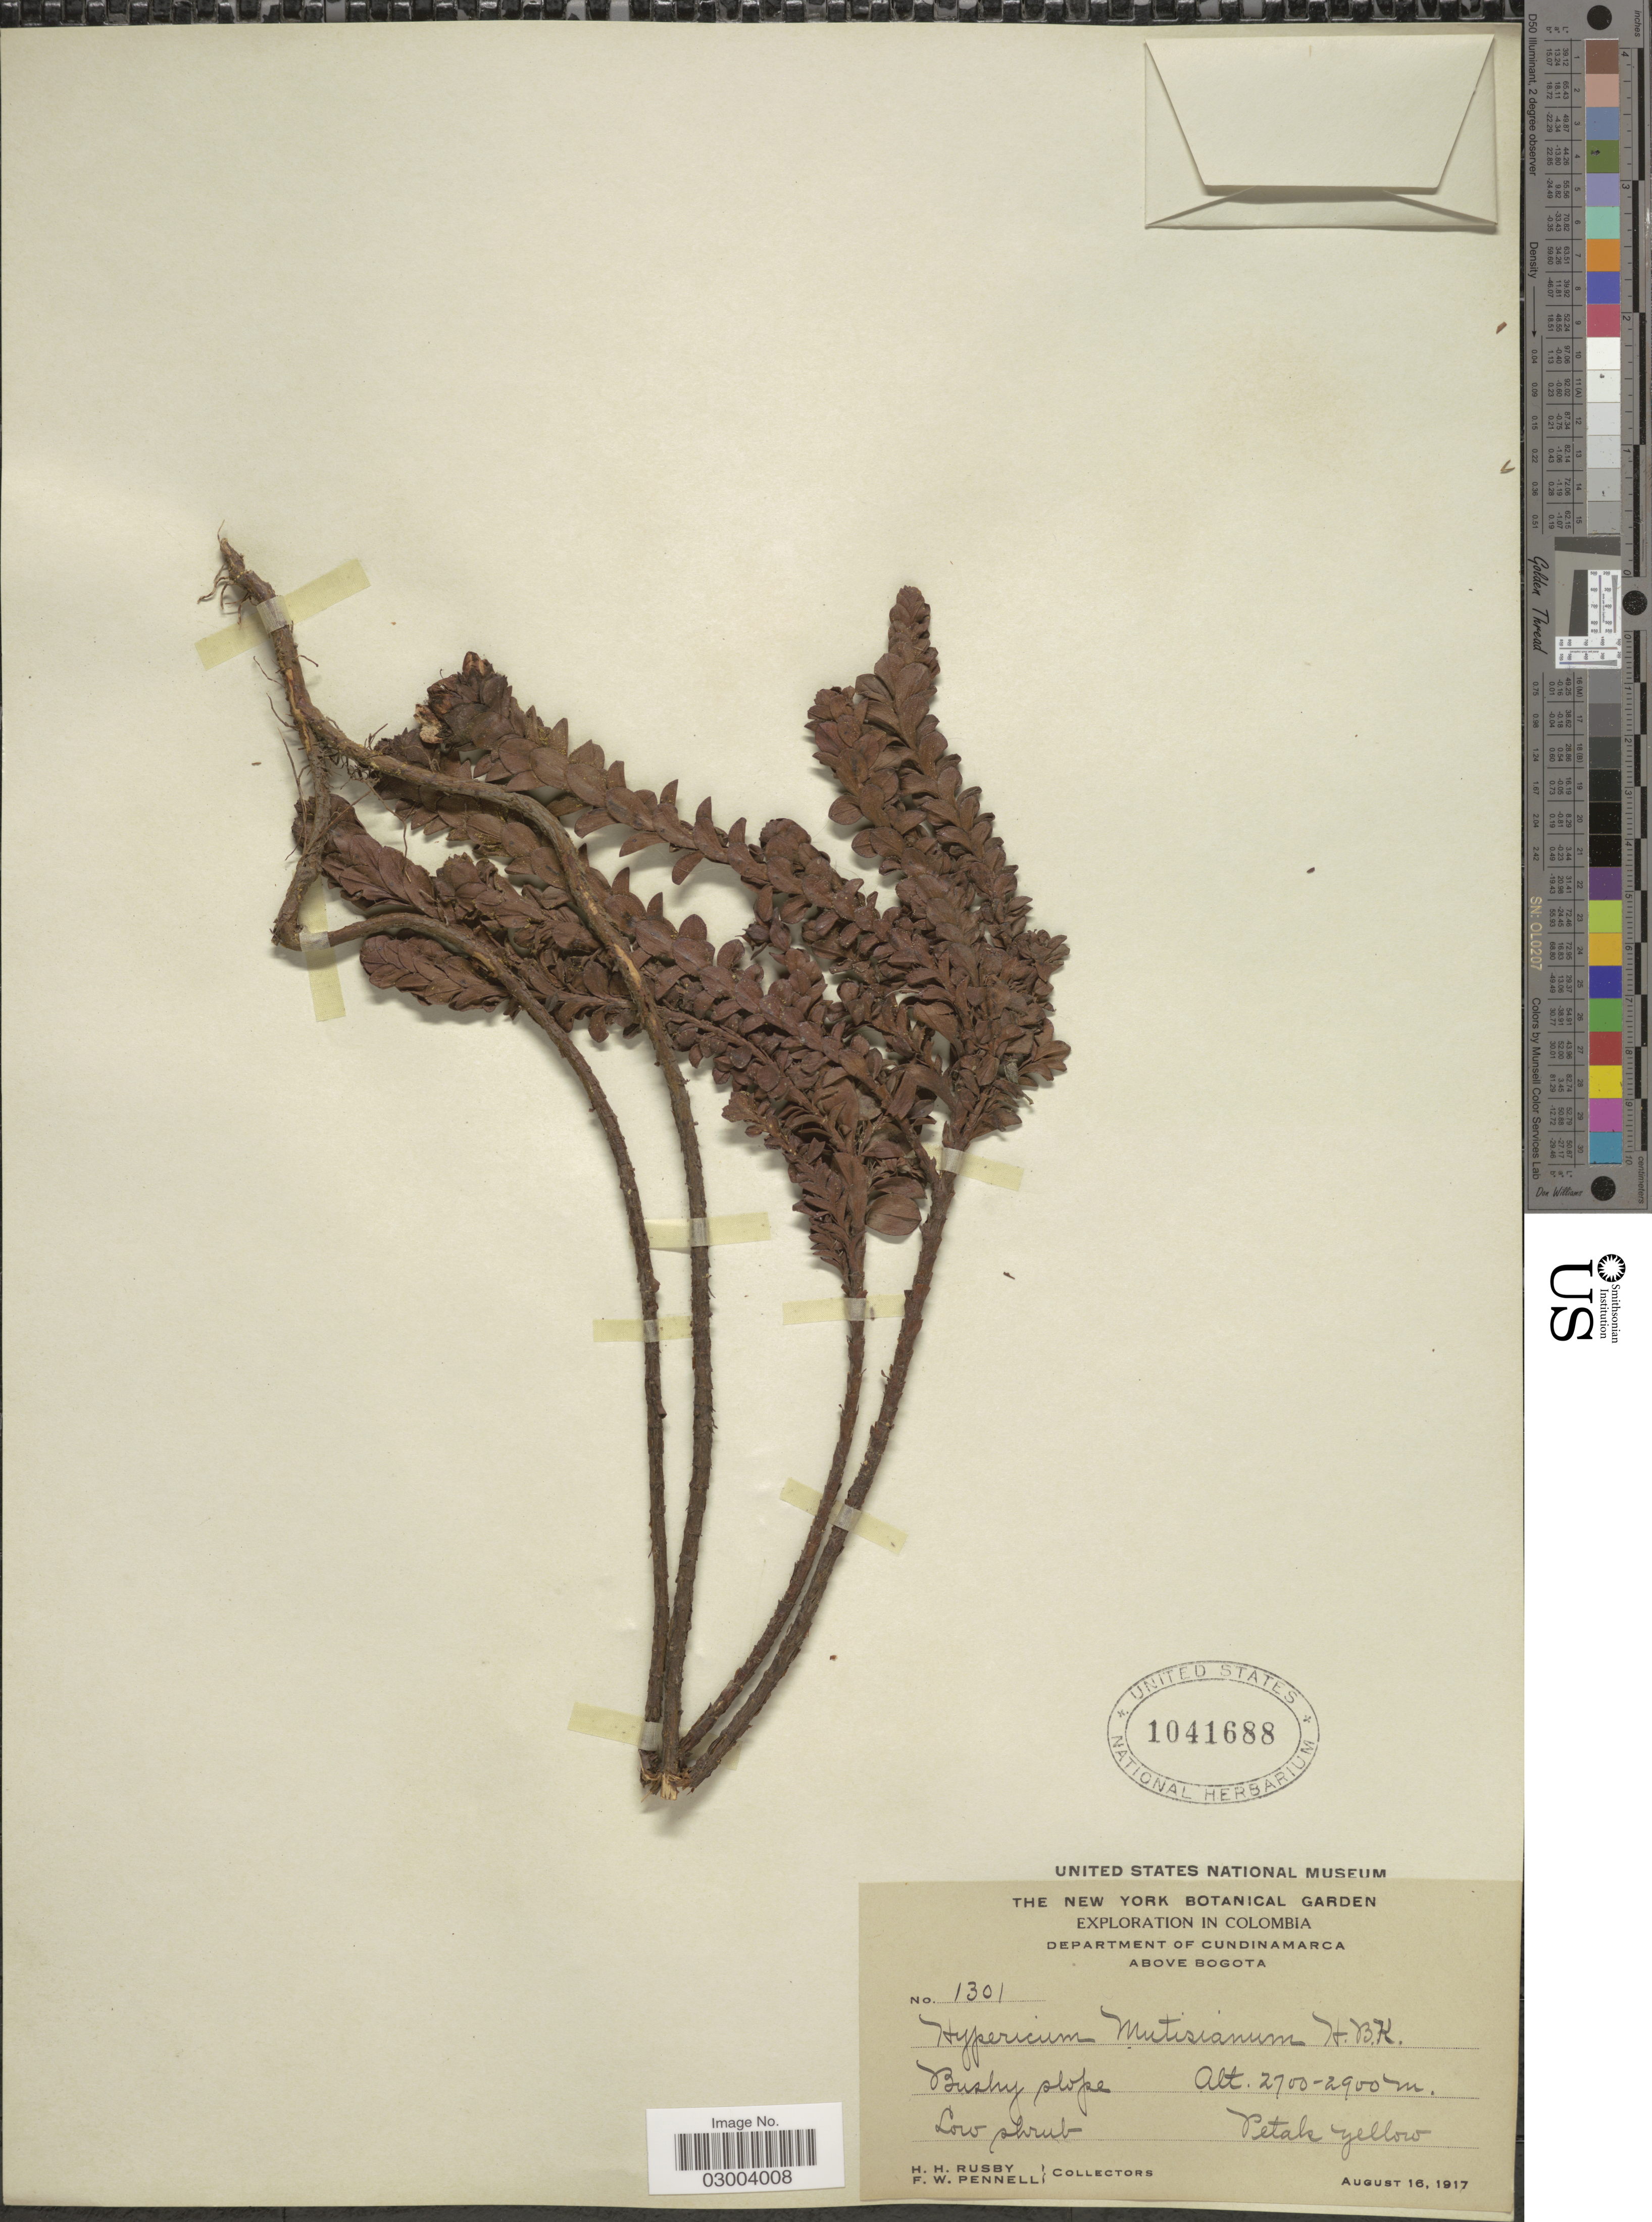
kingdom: Plantae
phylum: Tracheophyta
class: Magnoliopsida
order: Malpighiales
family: Hypericaceae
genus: Hypericum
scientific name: Hypericum mexicanum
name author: L.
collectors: H. H. Rusby & F. W. Pennell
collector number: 1301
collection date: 1917-08-16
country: Colombia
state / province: Cundinamarca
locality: Department of Cundinamarca, Above Bogota, Bushy slope.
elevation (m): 2700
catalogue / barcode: US 1041688